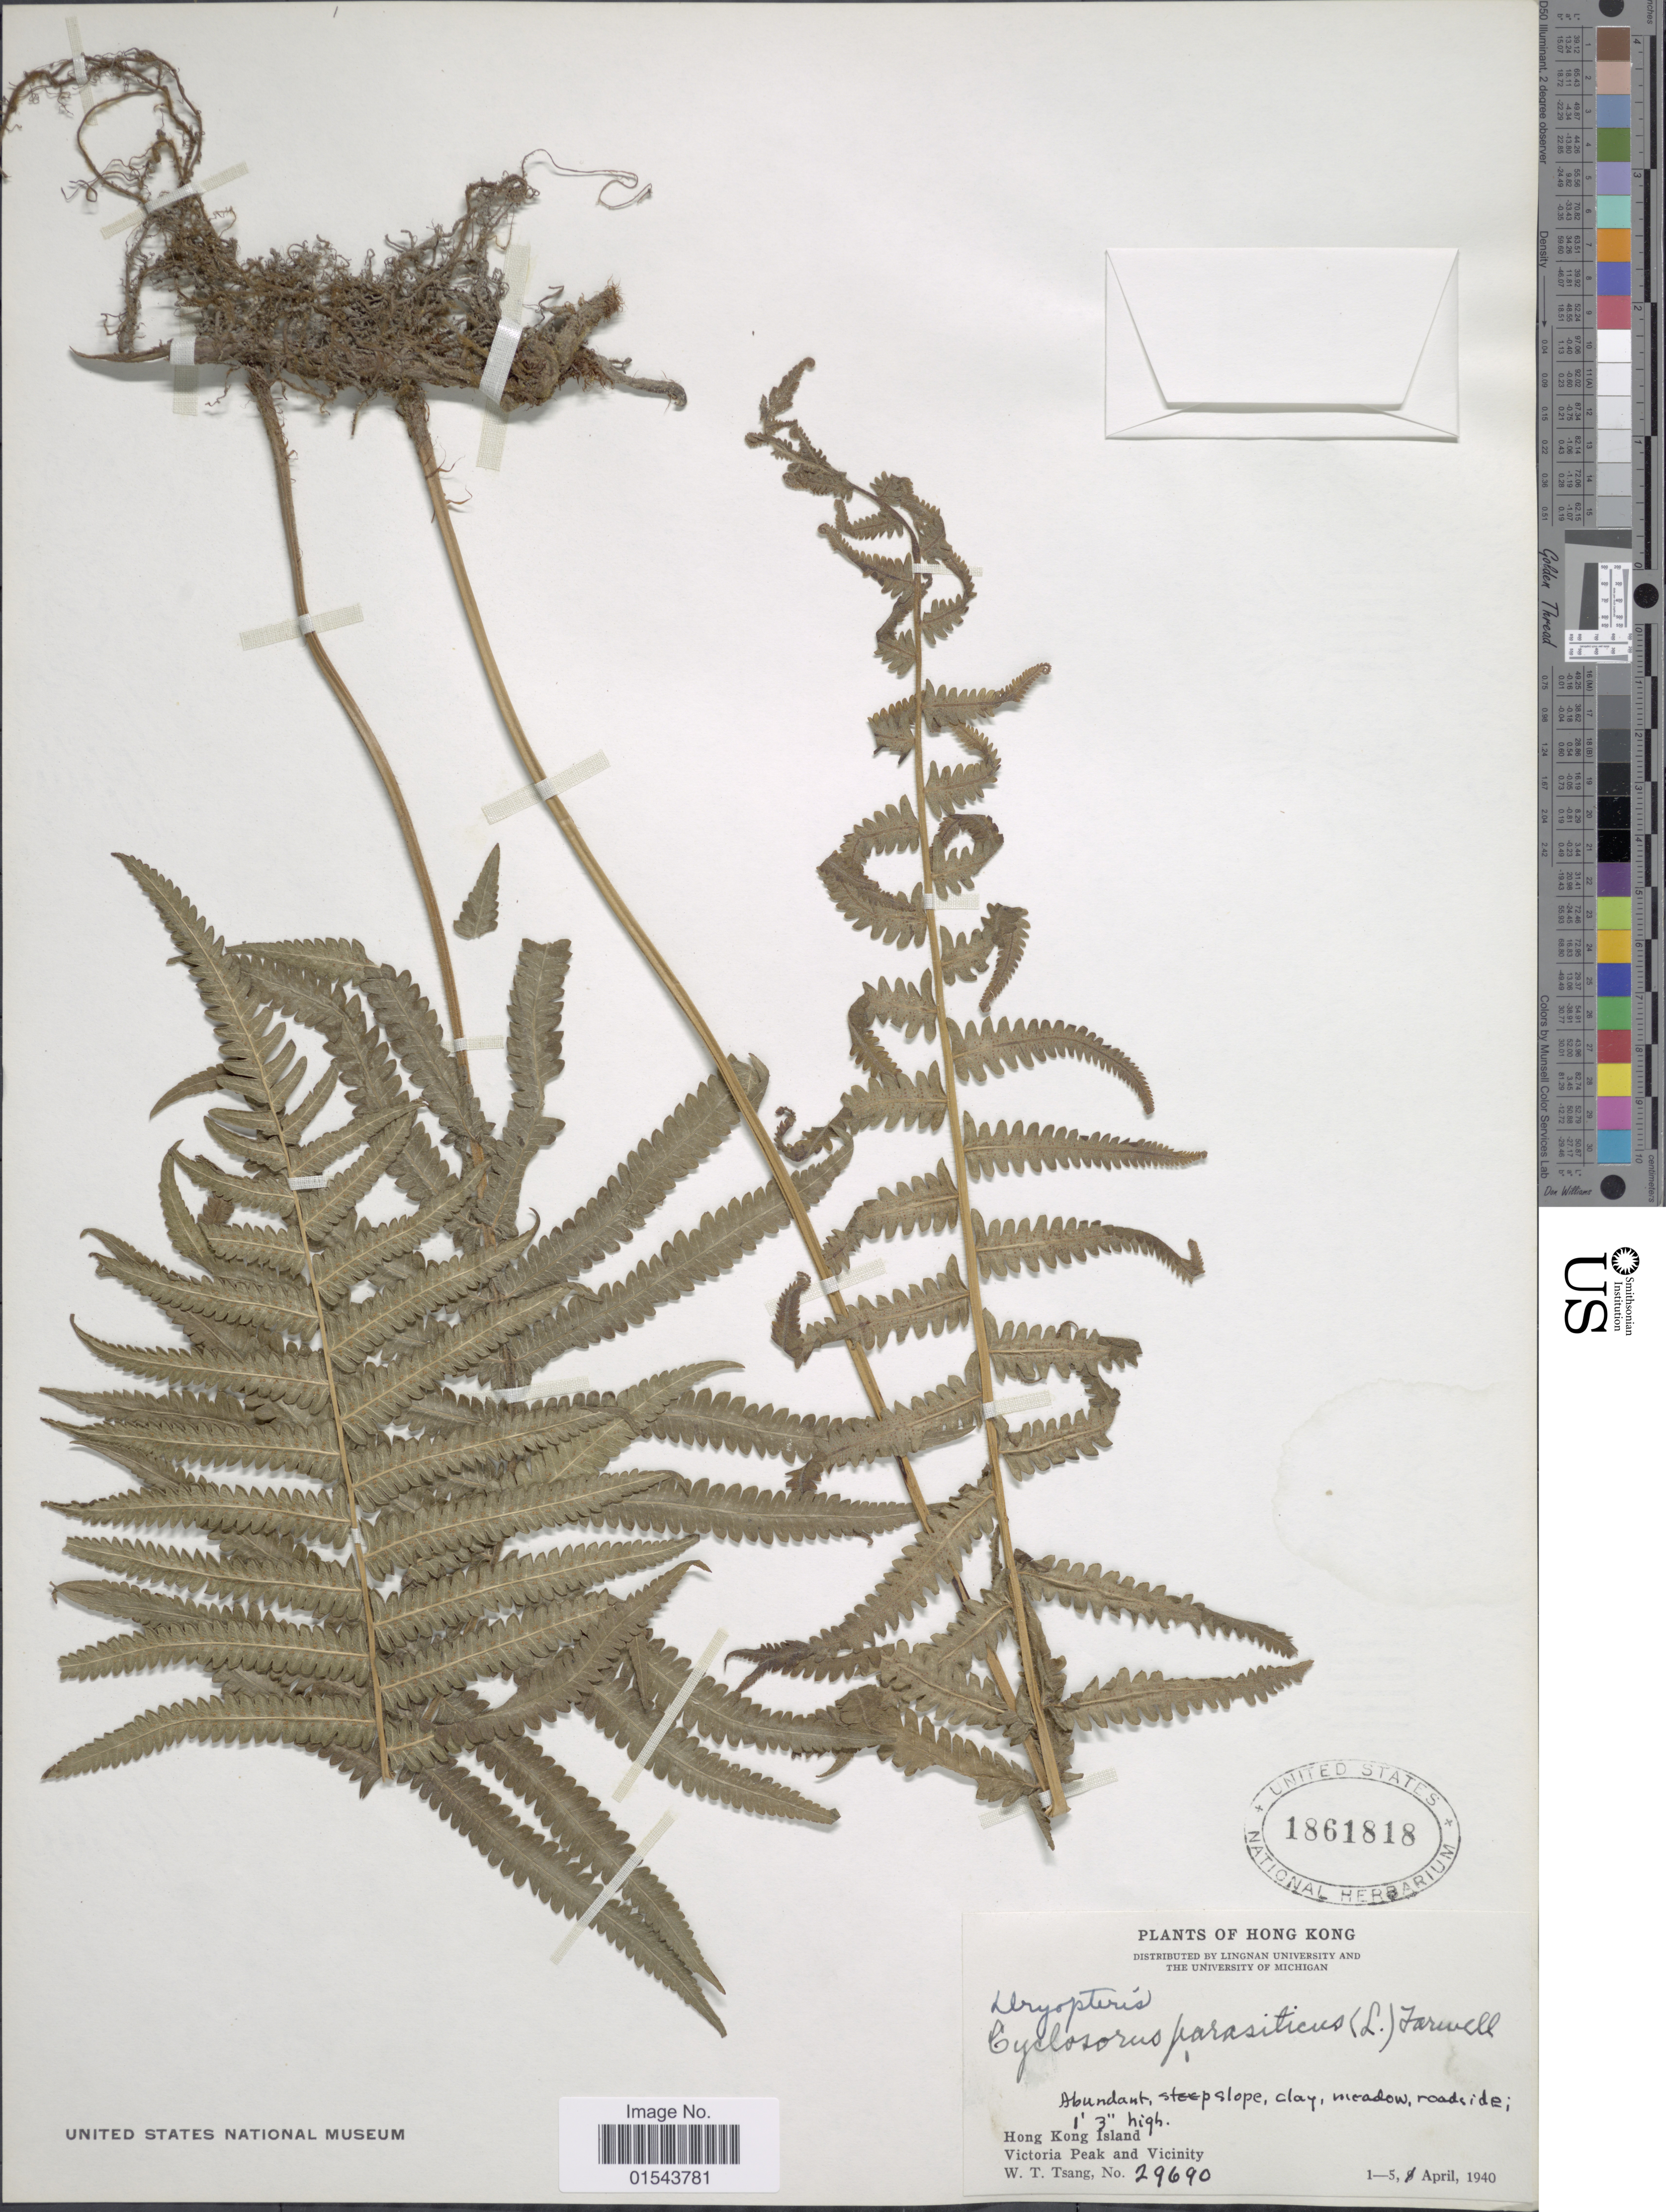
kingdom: Plantae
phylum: Tracheophyta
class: Polypodiopsida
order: Polypodiales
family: Thelypteridaceae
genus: Christella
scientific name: Christella parasitica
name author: (L.) H. Lév.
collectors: W. T. Tsang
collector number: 29690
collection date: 1940-04-01/1940-04-05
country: China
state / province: Hong Kong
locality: Hong Kong Island: Victoria Peak and Vicinity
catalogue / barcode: US 1861818